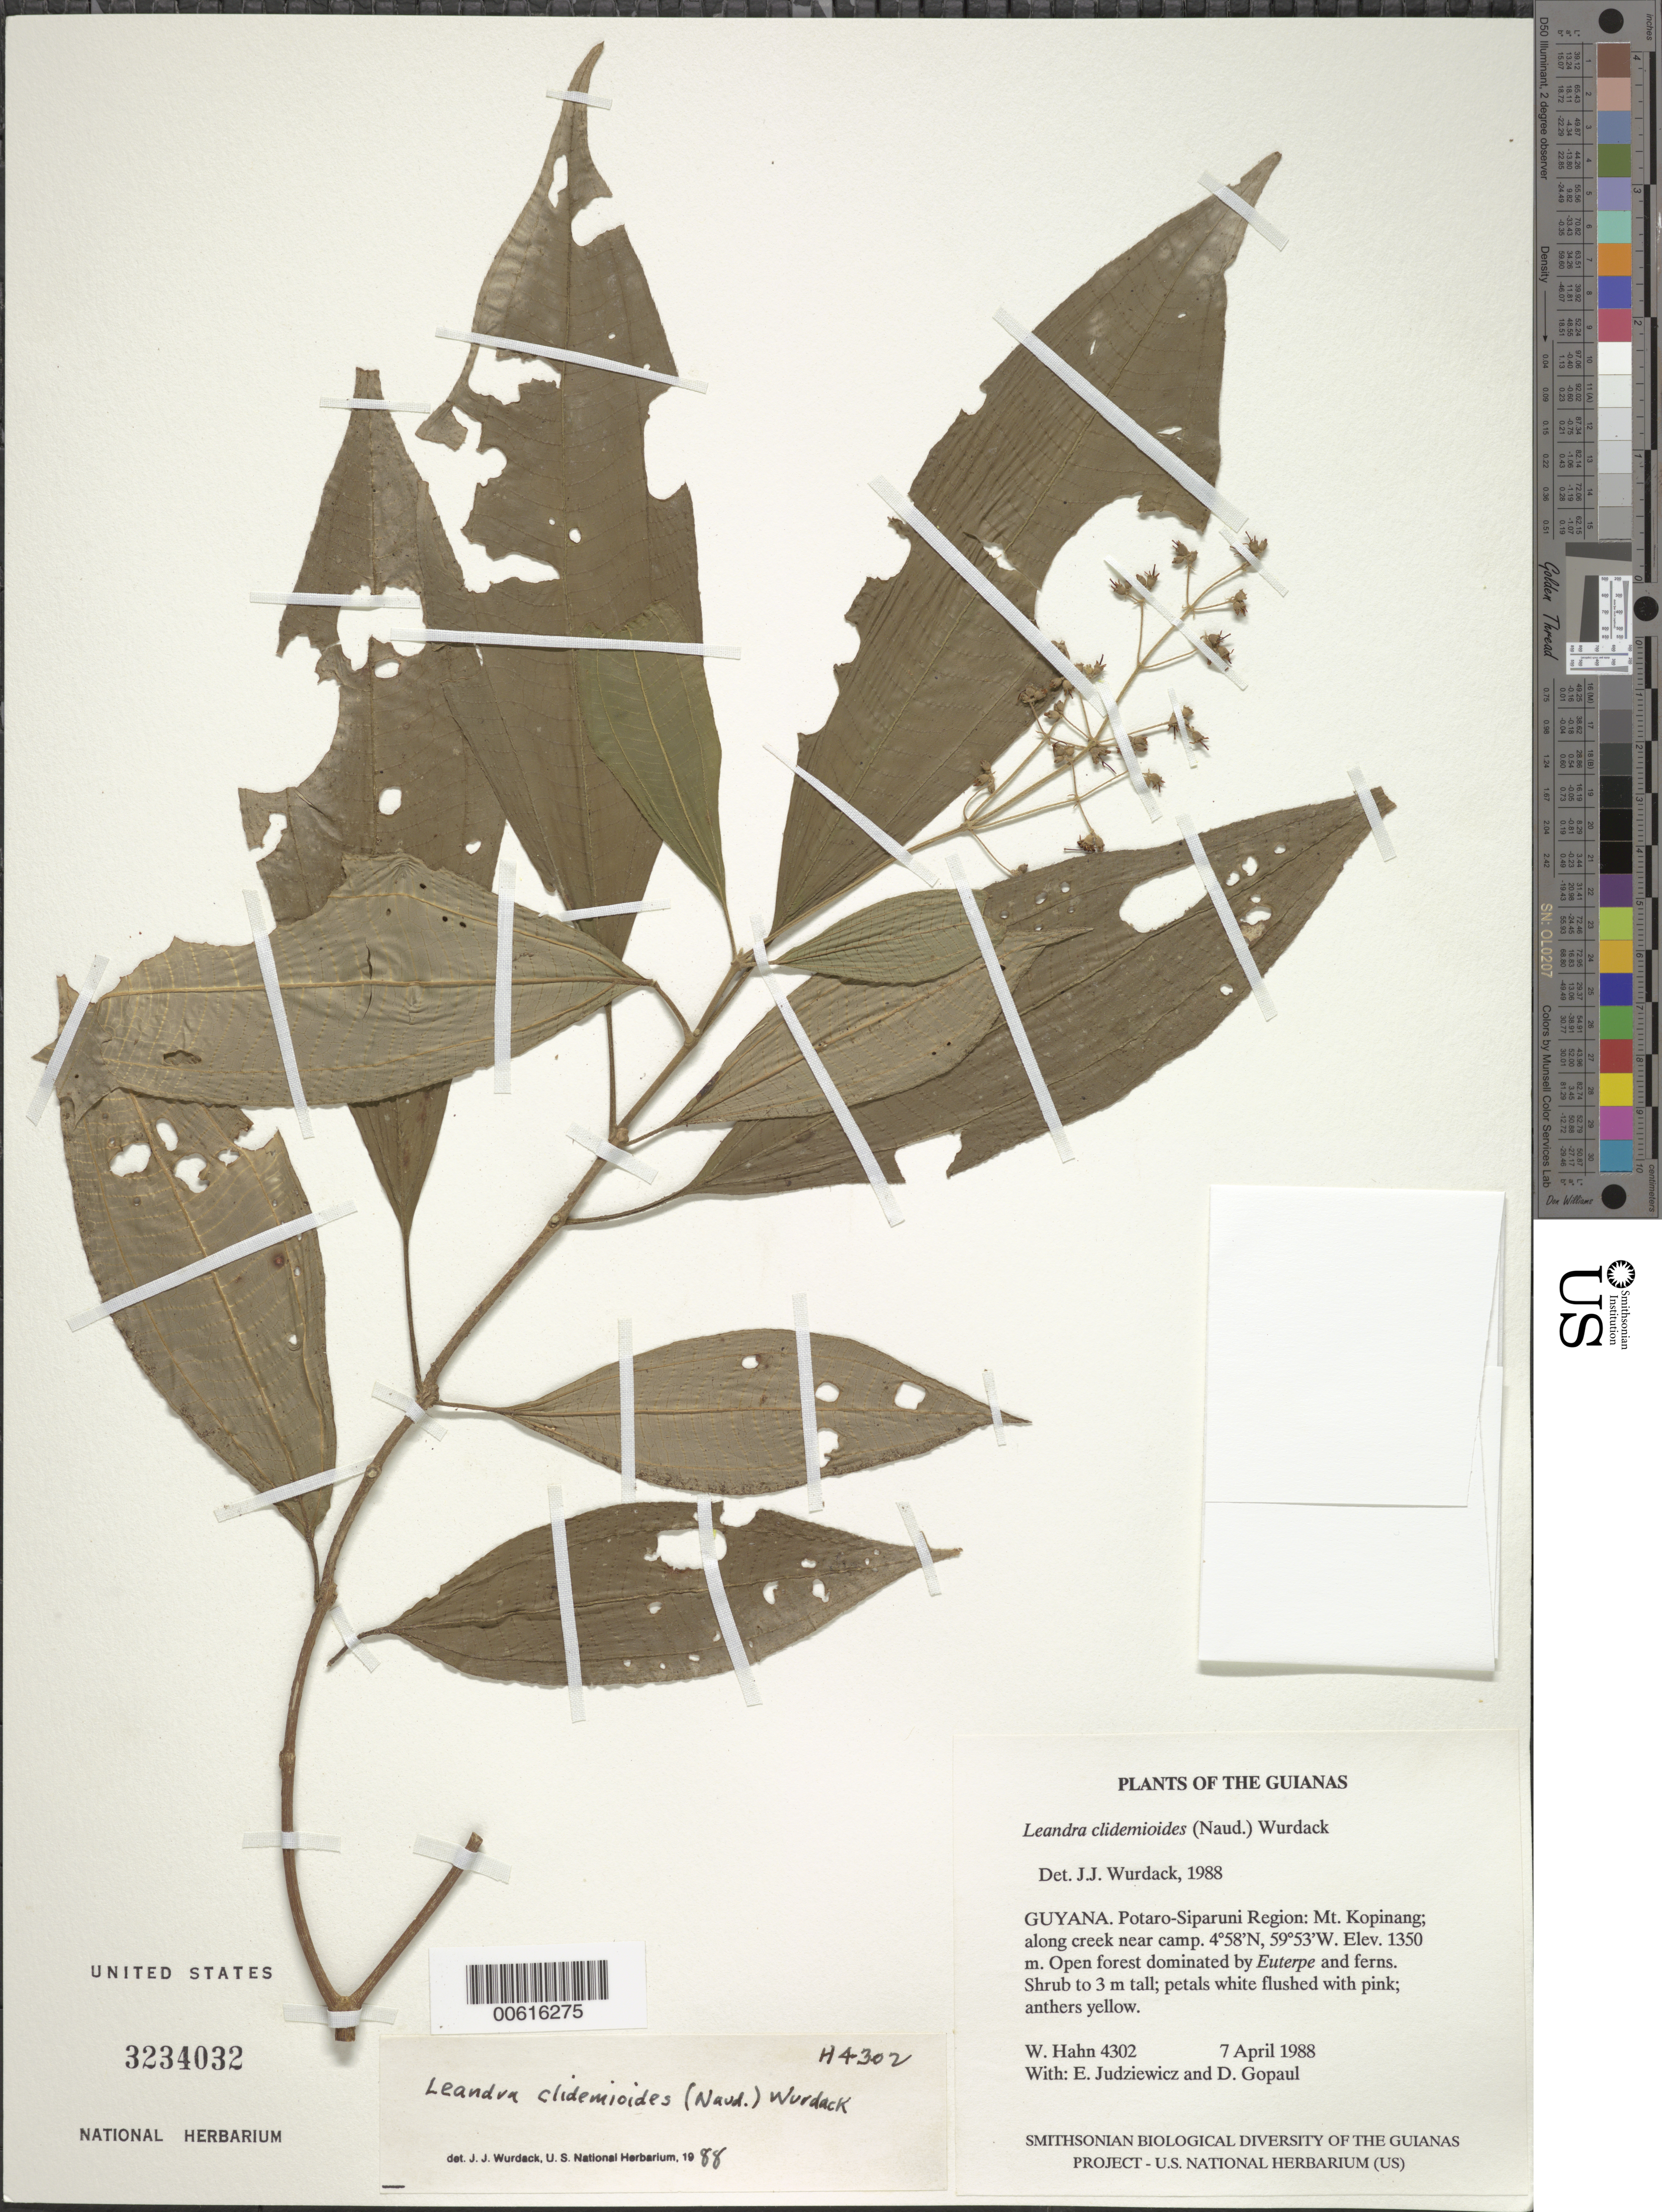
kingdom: Plantae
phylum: Tracheophyta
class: Magnoliopsida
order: Myrtales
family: Melastomataceae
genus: Leandra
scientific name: Leandra clidemioides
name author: (Naudin) Wurdack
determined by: Wurdack, John J., (US), US (UNITED STATES)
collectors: W. Hahn, E. J. Judziewicz & D. Gopaul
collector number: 4302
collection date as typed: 7 April 1988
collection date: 1988-04-07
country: Guyana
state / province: Potaro-Siparuni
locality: Mt. Kopinang; along creek near camp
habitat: Open forest dominated by Euterpe and ferns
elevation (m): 1350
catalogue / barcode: US 3234032